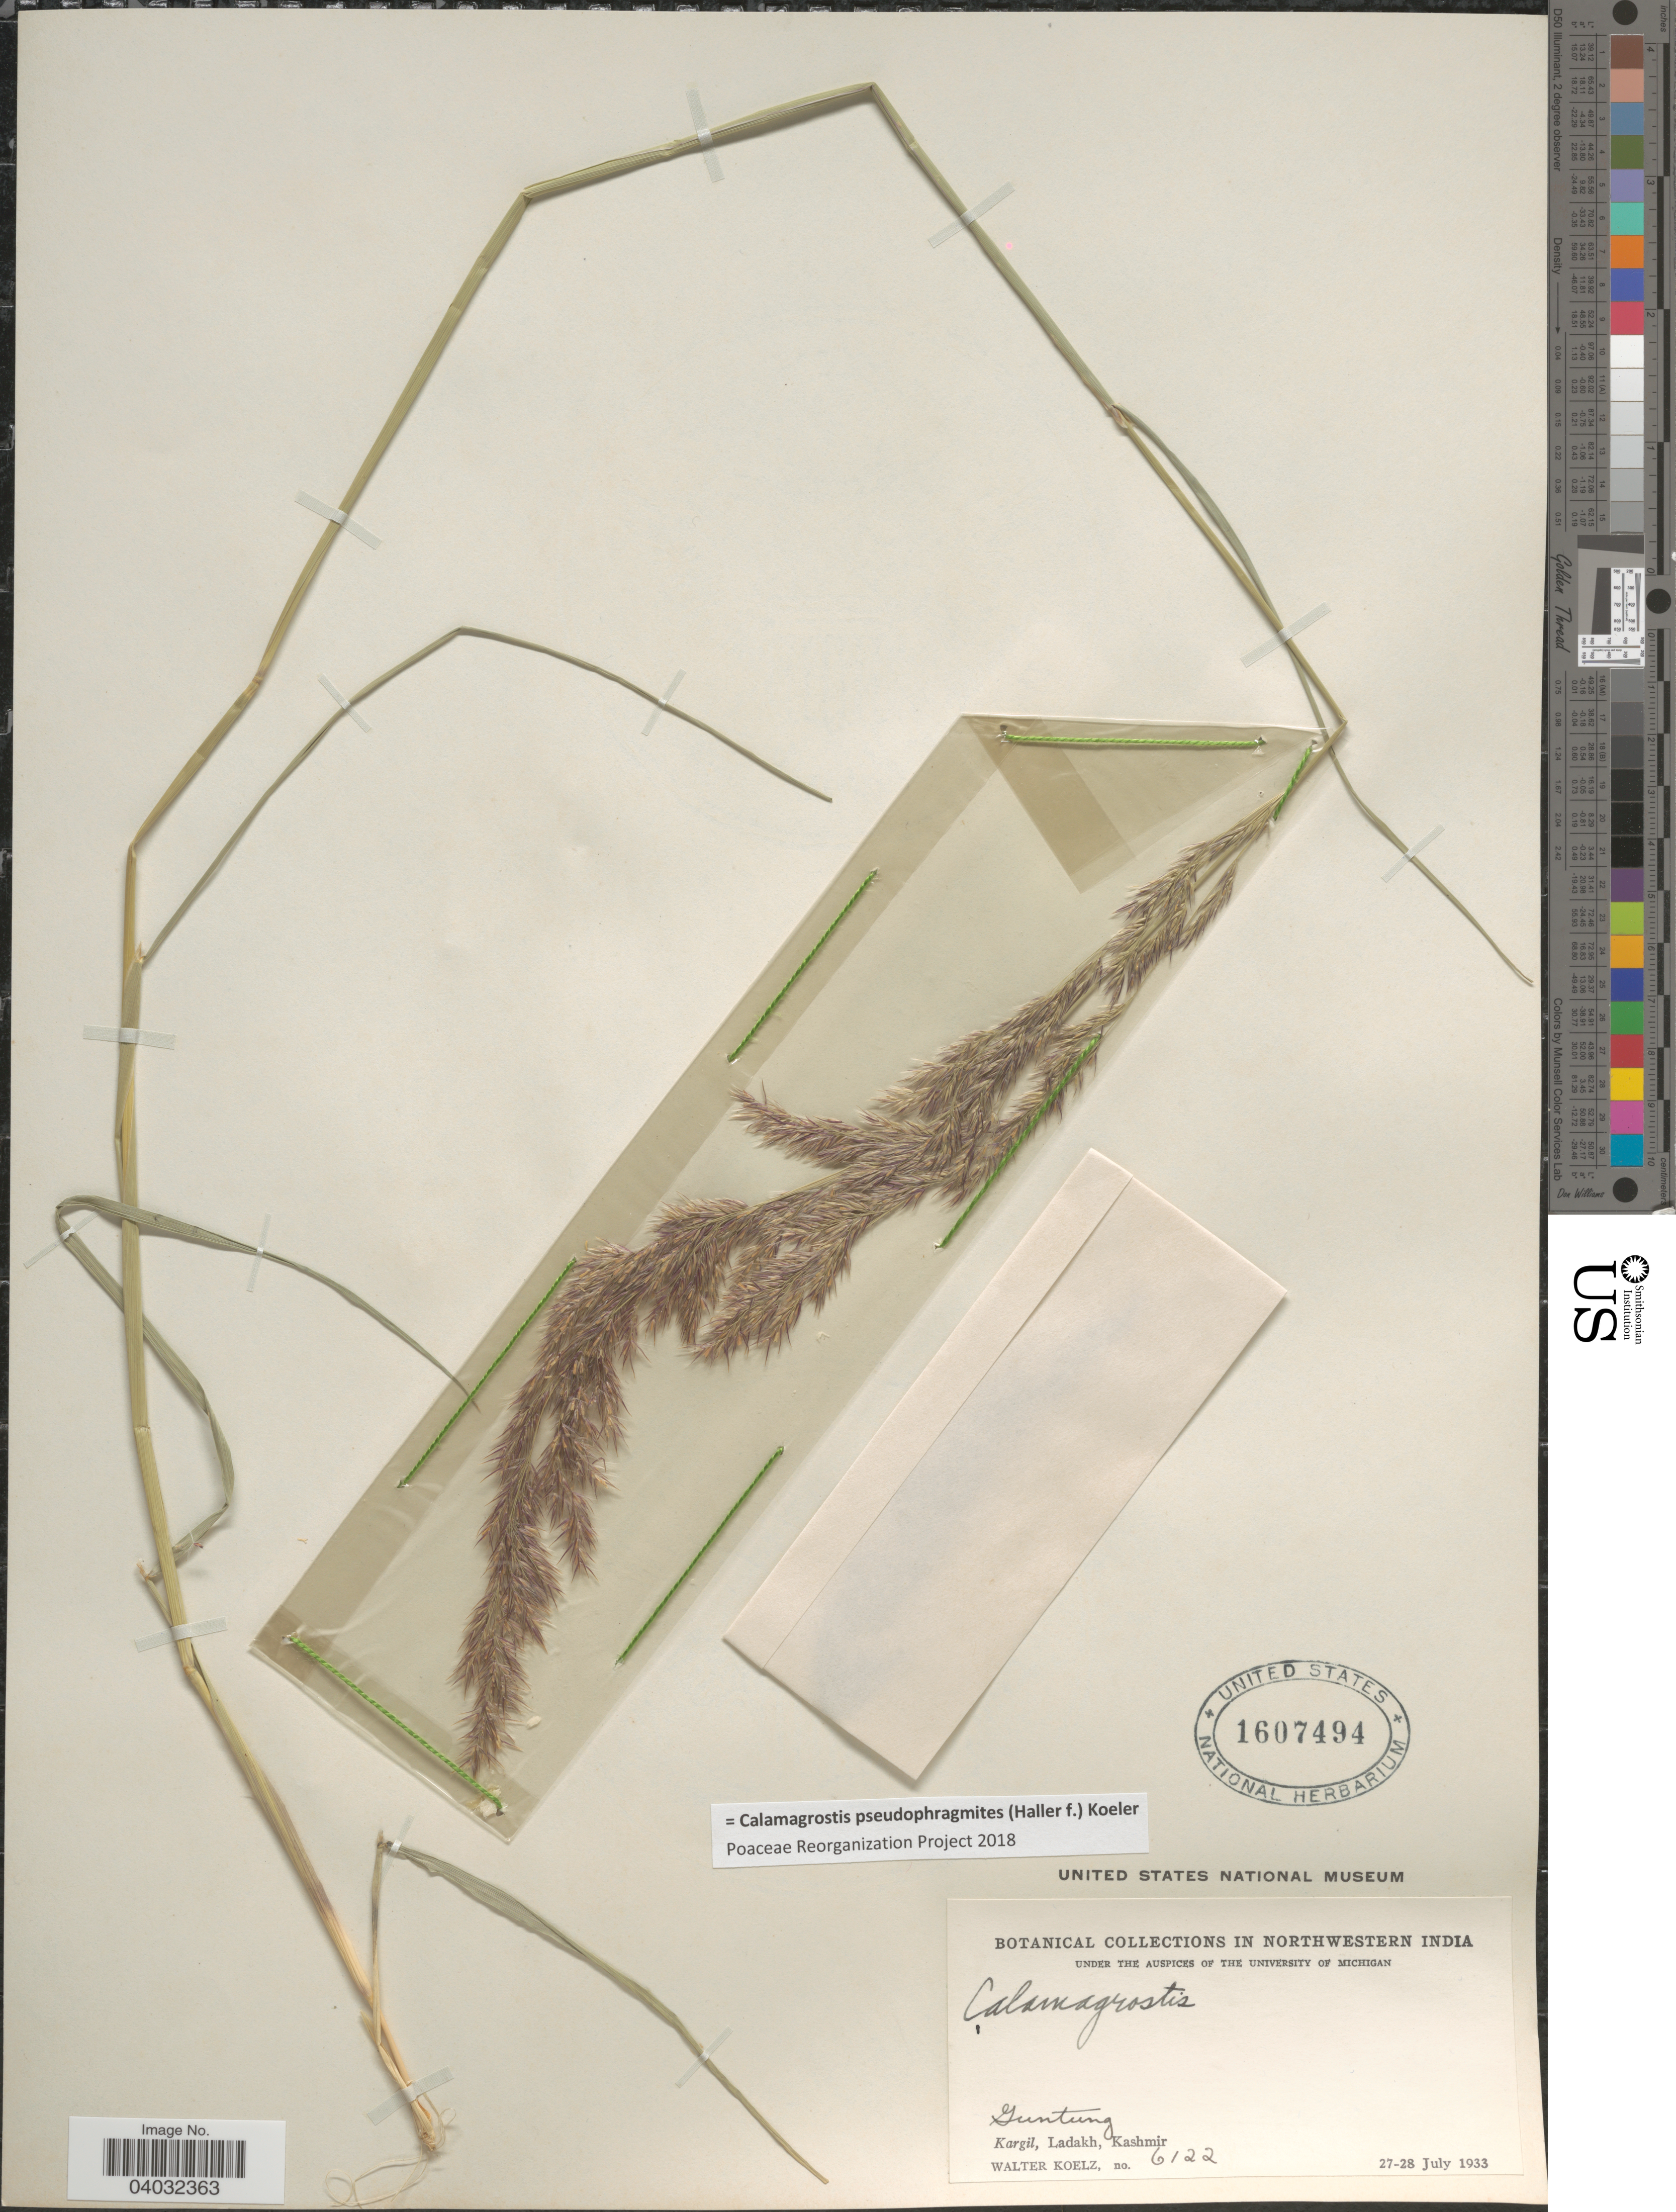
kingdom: Plantae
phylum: Tracheophyta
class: Liliopsida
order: Poales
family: Poaceae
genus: Calamagrostis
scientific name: Calamagrostis pseudophragmites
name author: (Haller f.) Koeler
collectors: W. N. Koelz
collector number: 6122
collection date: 1933-07-27/1933-07-28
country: India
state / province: Jammu and Kashmir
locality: Northwestern India. Guntung. Kargil, Ladakh, Kashmir.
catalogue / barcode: US 1607494